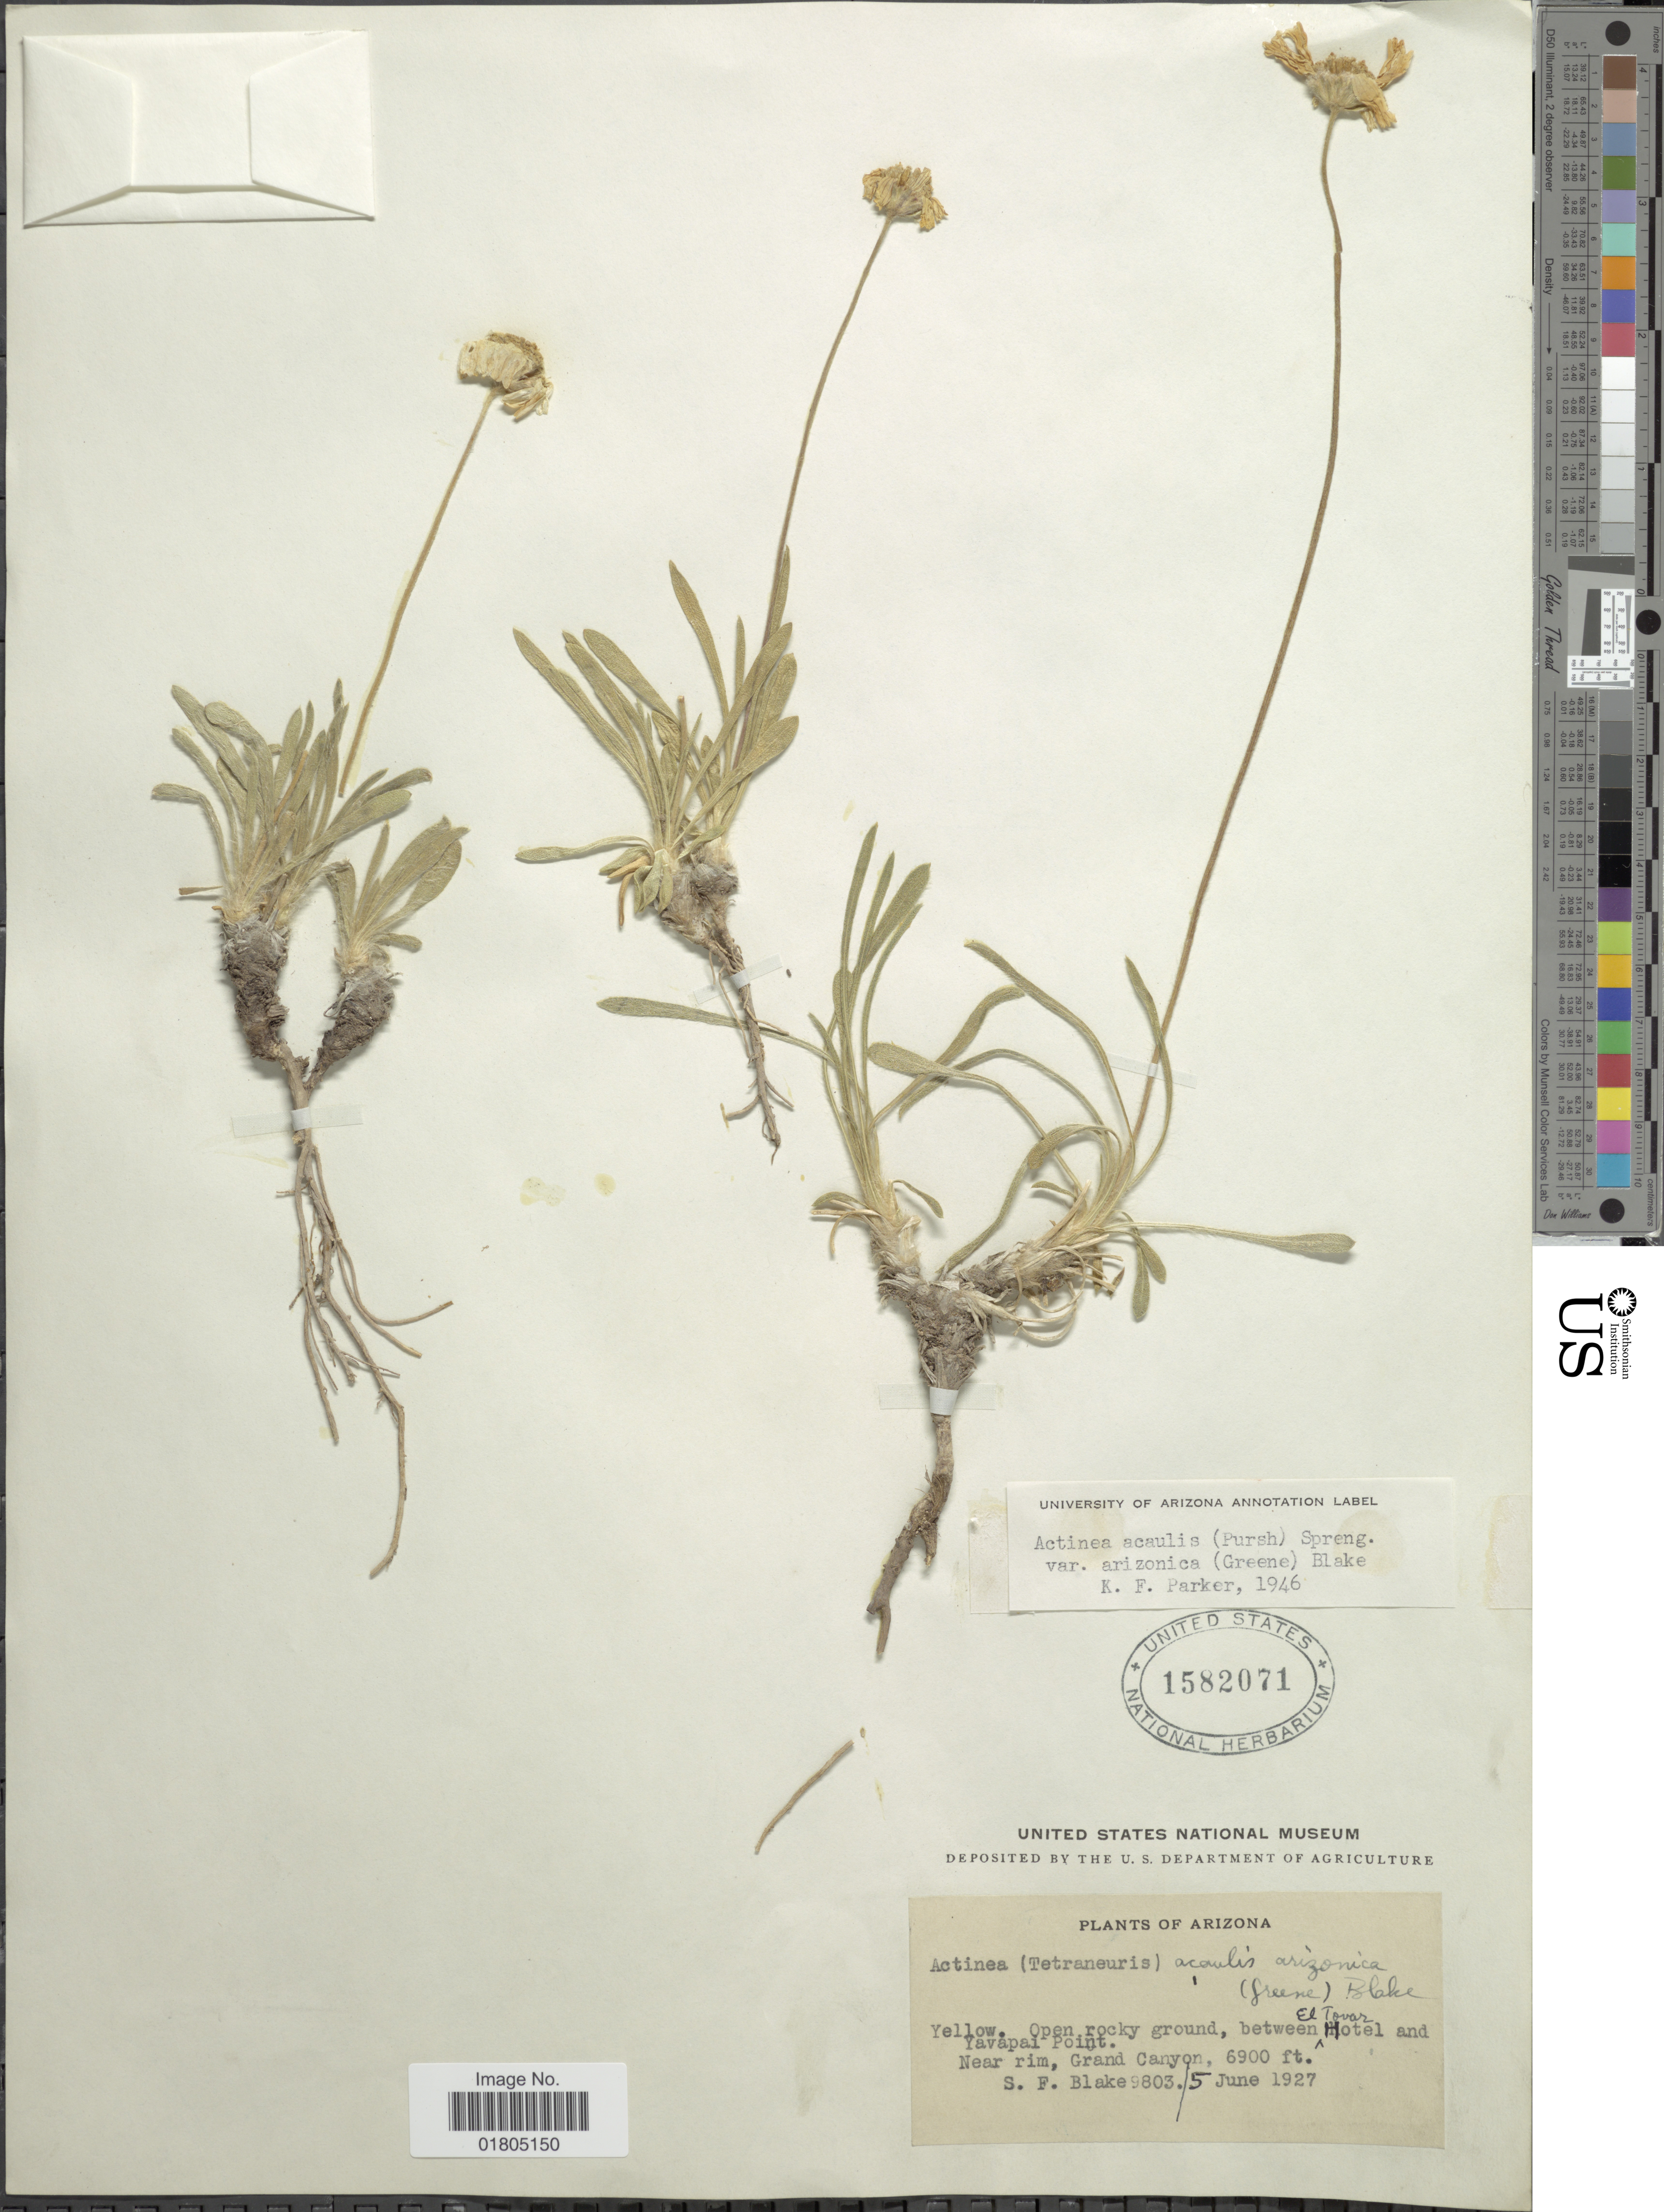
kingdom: Plantae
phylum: Tracheophyta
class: Magnoliopsida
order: Asterales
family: Asteraceae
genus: Actinea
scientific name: Actinea acaulis var. arizonica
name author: (Greene) S.F. Blake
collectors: S. Blake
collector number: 9803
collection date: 1927-06-05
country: United States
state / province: Arizona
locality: Between El Tovar, Hotel and Yavapal Point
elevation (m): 2103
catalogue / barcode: US 1582071